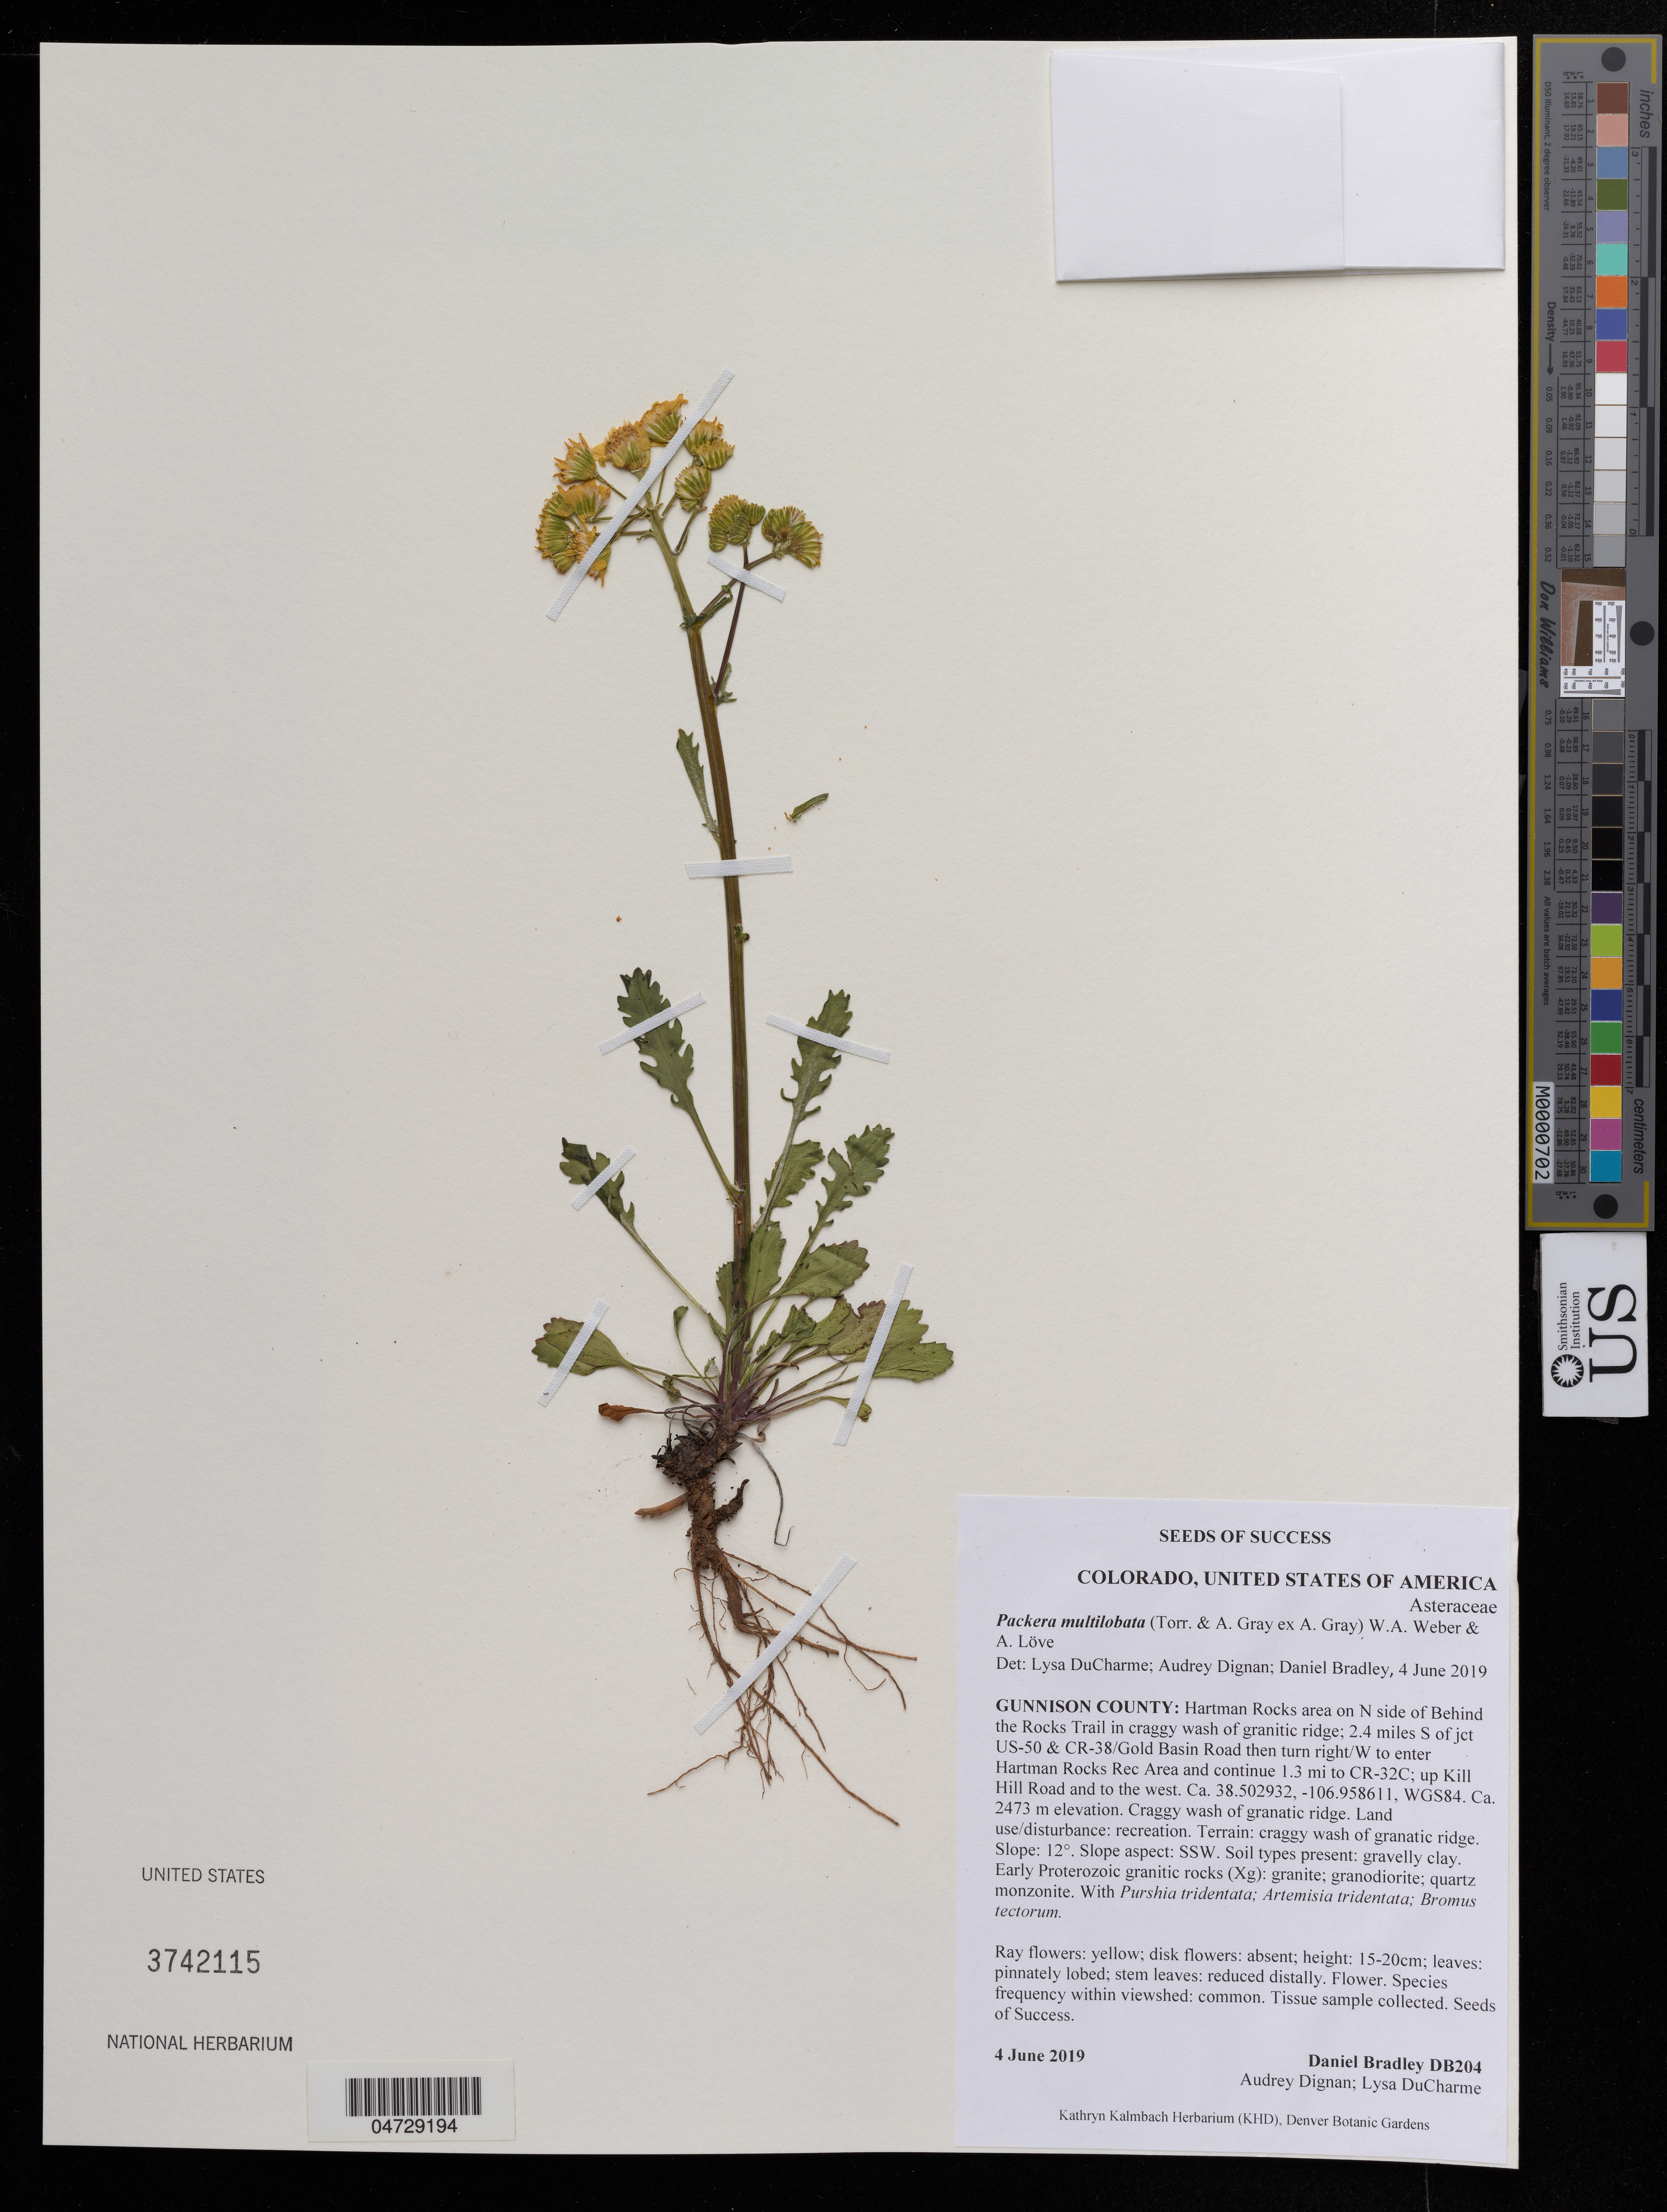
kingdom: Plantae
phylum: Tracheophyta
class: Magnoliopsida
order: Asterales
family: Asteraceae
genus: Packera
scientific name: Packera multilobata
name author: (Torr. & A. Gray) W.A. Weber & Á. Löve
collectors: D. Bradley, A. Dignan & L. DuCharme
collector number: DB204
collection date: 2019-06-04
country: United States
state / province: Colorado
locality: Gunnison County: Hartman Rocks area on N side of Behind the Rocks Trail; 2.4 miles S of jct US-50 & CR-38/Gold Basin Road then turn right/W to enter Hartman Rocks Rec Area and continue 1.3 mi to CR-32C; up Kill Hill Roadf and to the west.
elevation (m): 2473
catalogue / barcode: US 3742115